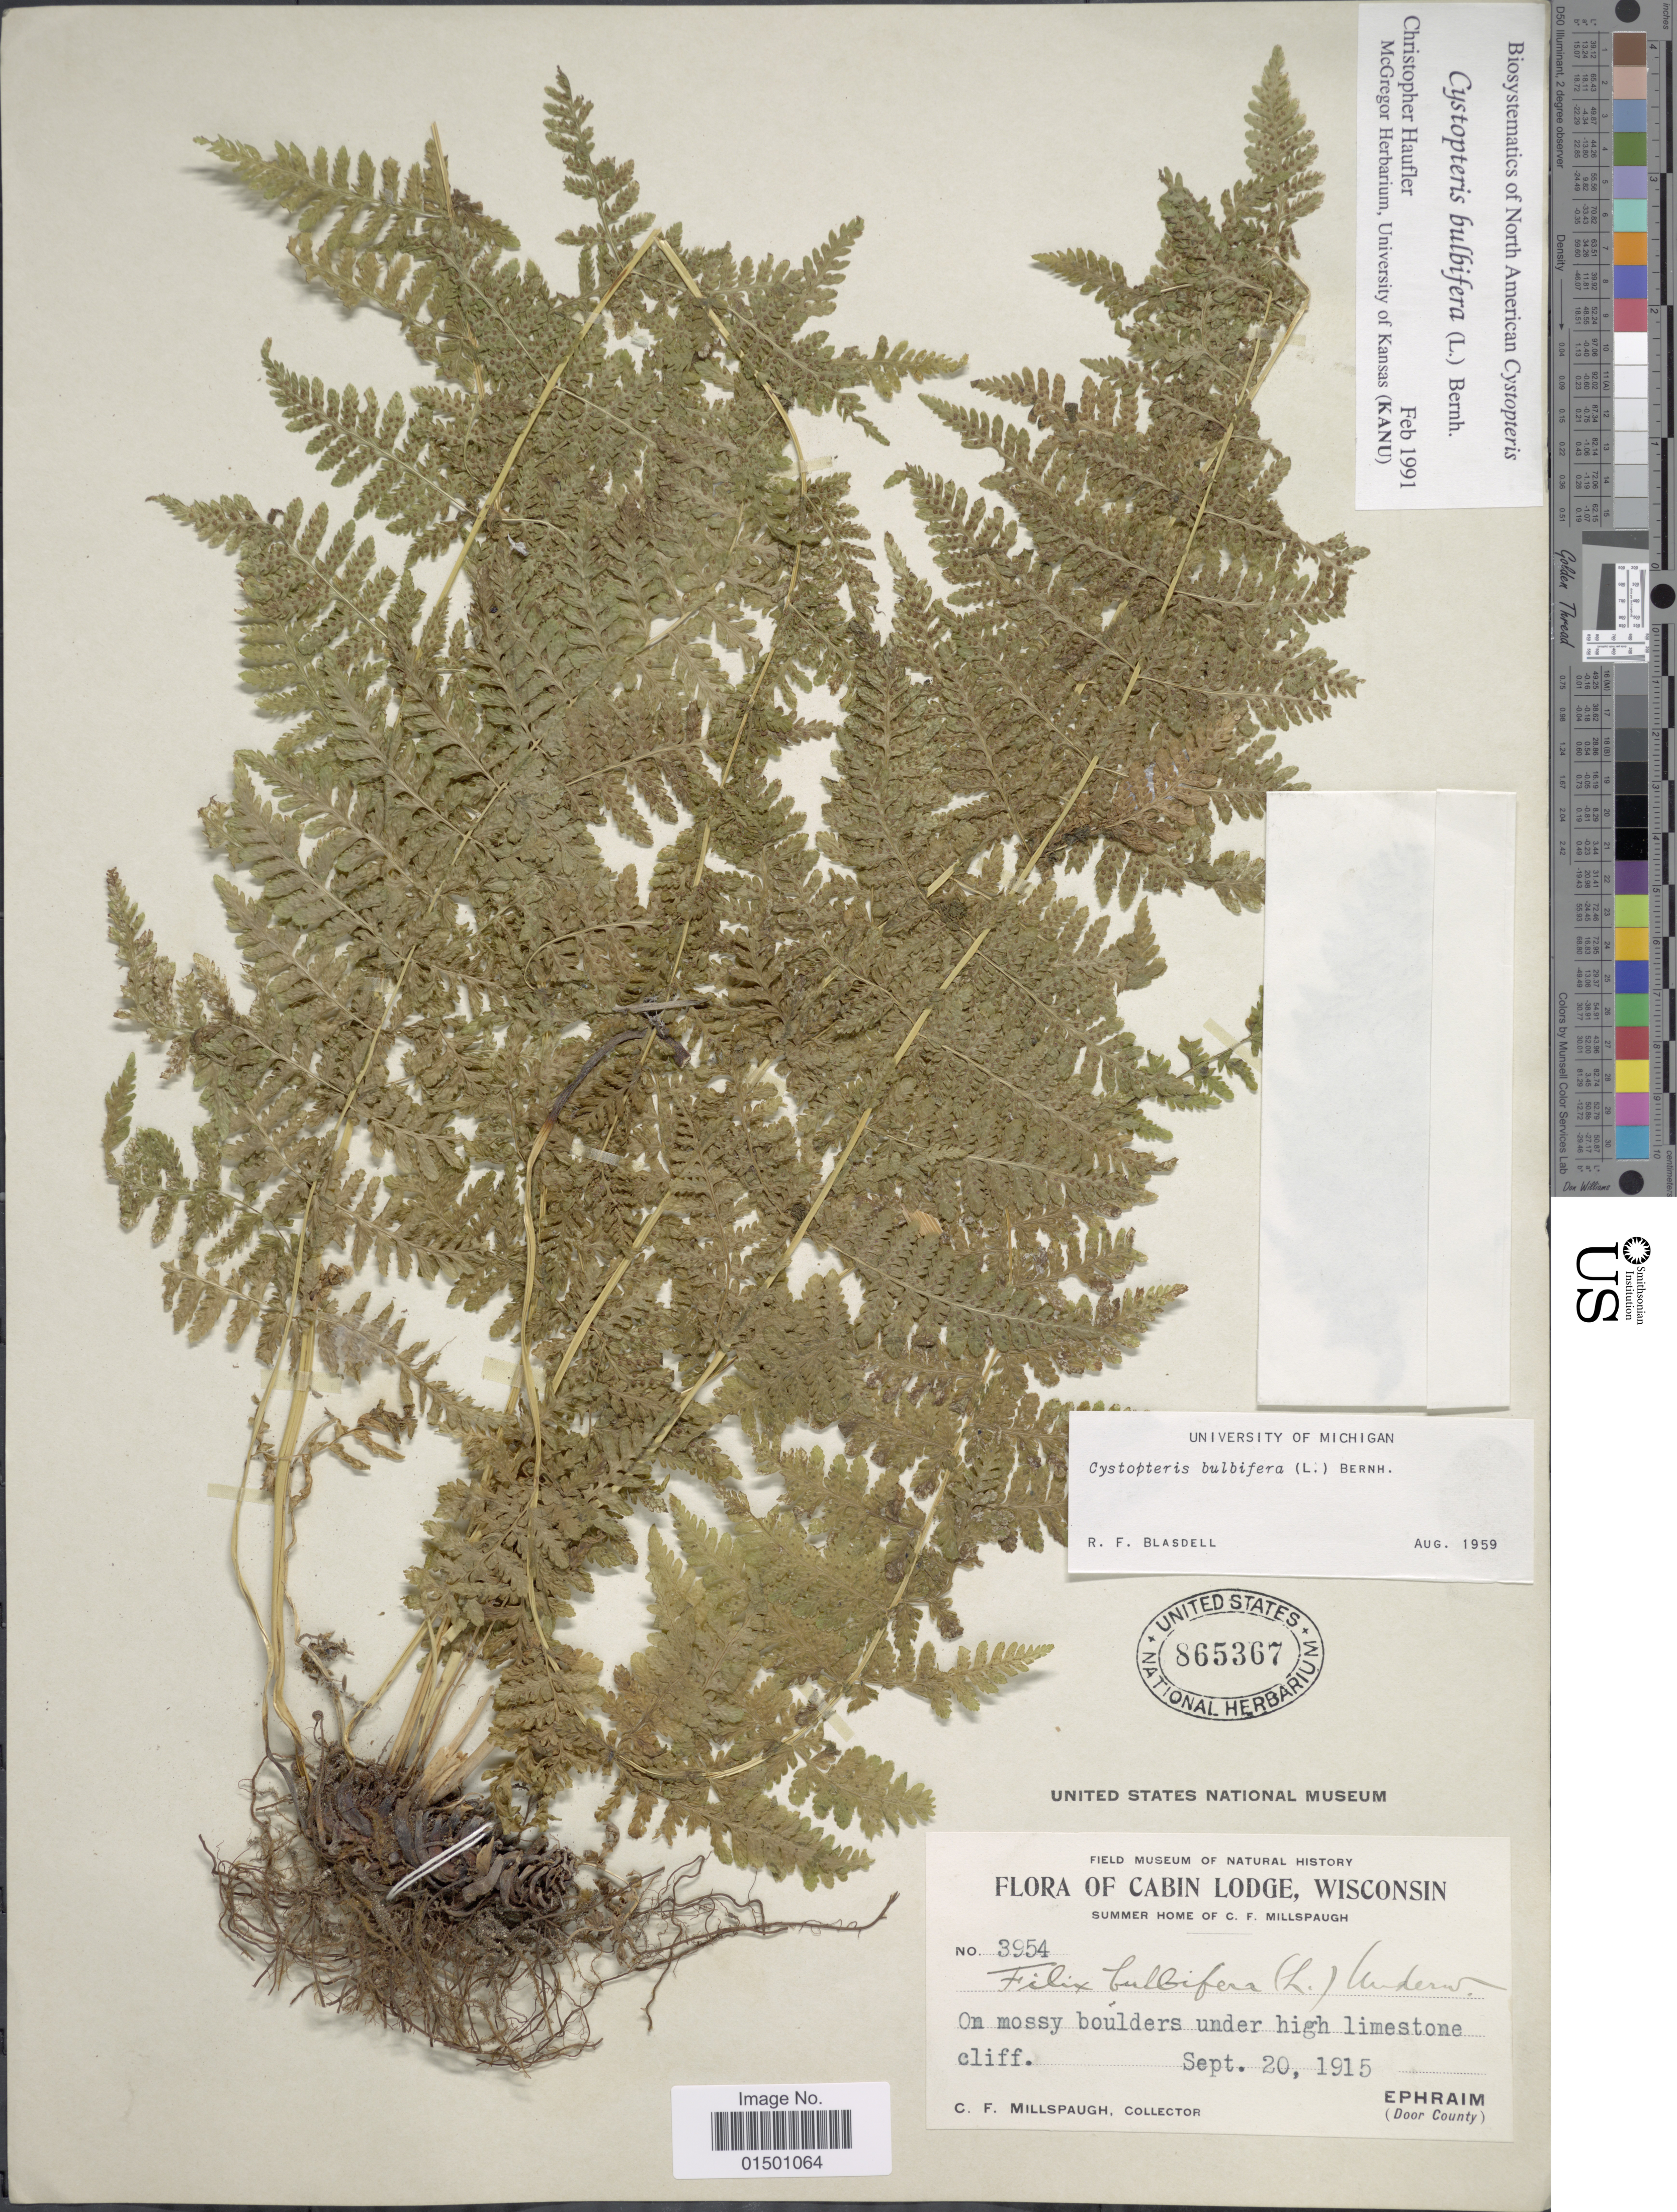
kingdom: Plantae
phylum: Tracheophyta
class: Polypodiopsida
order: Polypodiales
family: Cystopteridaceae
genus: Cystopteris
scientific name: Cystopteris bulbifera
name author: (L.) Bernh.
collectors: C. F. Millspaugh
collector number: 3954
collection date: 1915-09-20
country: United States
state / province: Wisconsin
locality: Cabin Lodge, Ephraim (Door County)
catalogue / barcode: US 865367